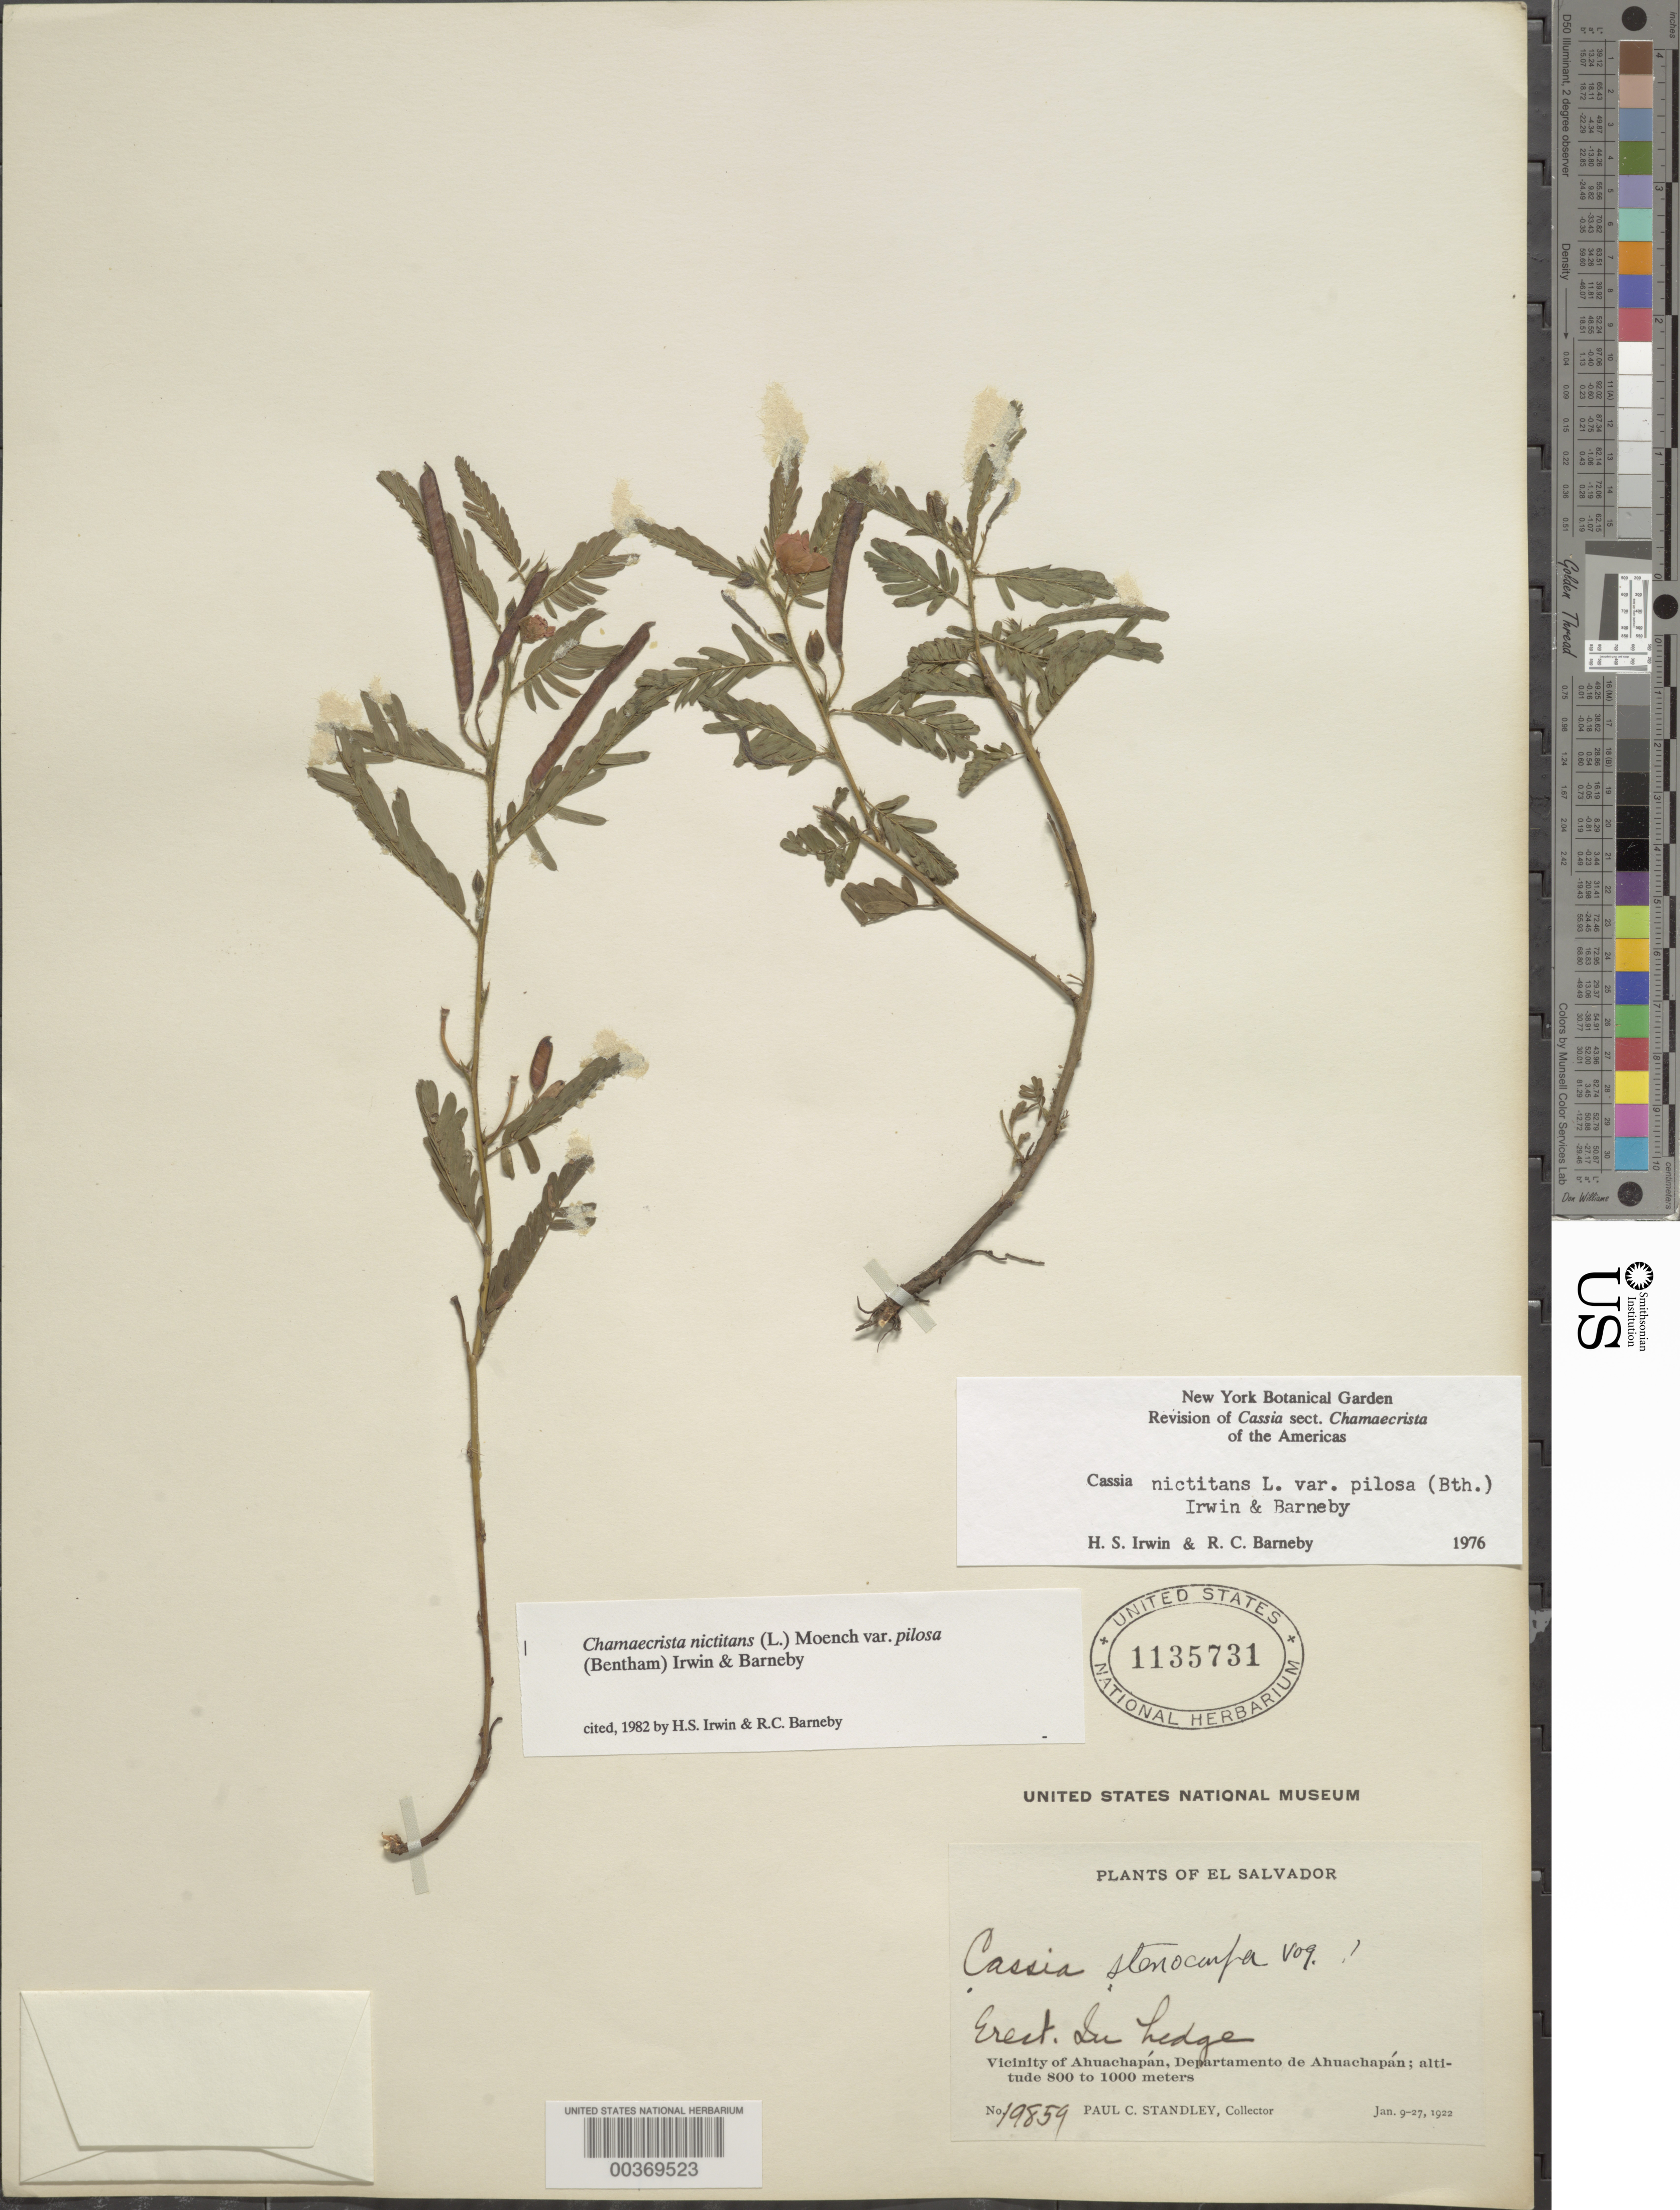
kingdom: Plantae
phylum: Tracheophyta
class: Magnoliopsida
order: Fabales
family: Fabaceae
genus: Chamaecrista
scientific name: Chamaecrista nictitans var. pilosa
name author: (Benth.) H.S. Irwin & Barneby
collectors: P. C. Standley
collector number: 19859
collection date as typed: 09 Jan 1922 to 27 Jan 1922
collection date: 1922-01-09/1922-01-27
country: El Salvador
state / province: Ahuachapán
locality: Vicinity of ahuachapan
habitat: In hedge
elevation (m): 800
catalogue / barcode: US 1135731